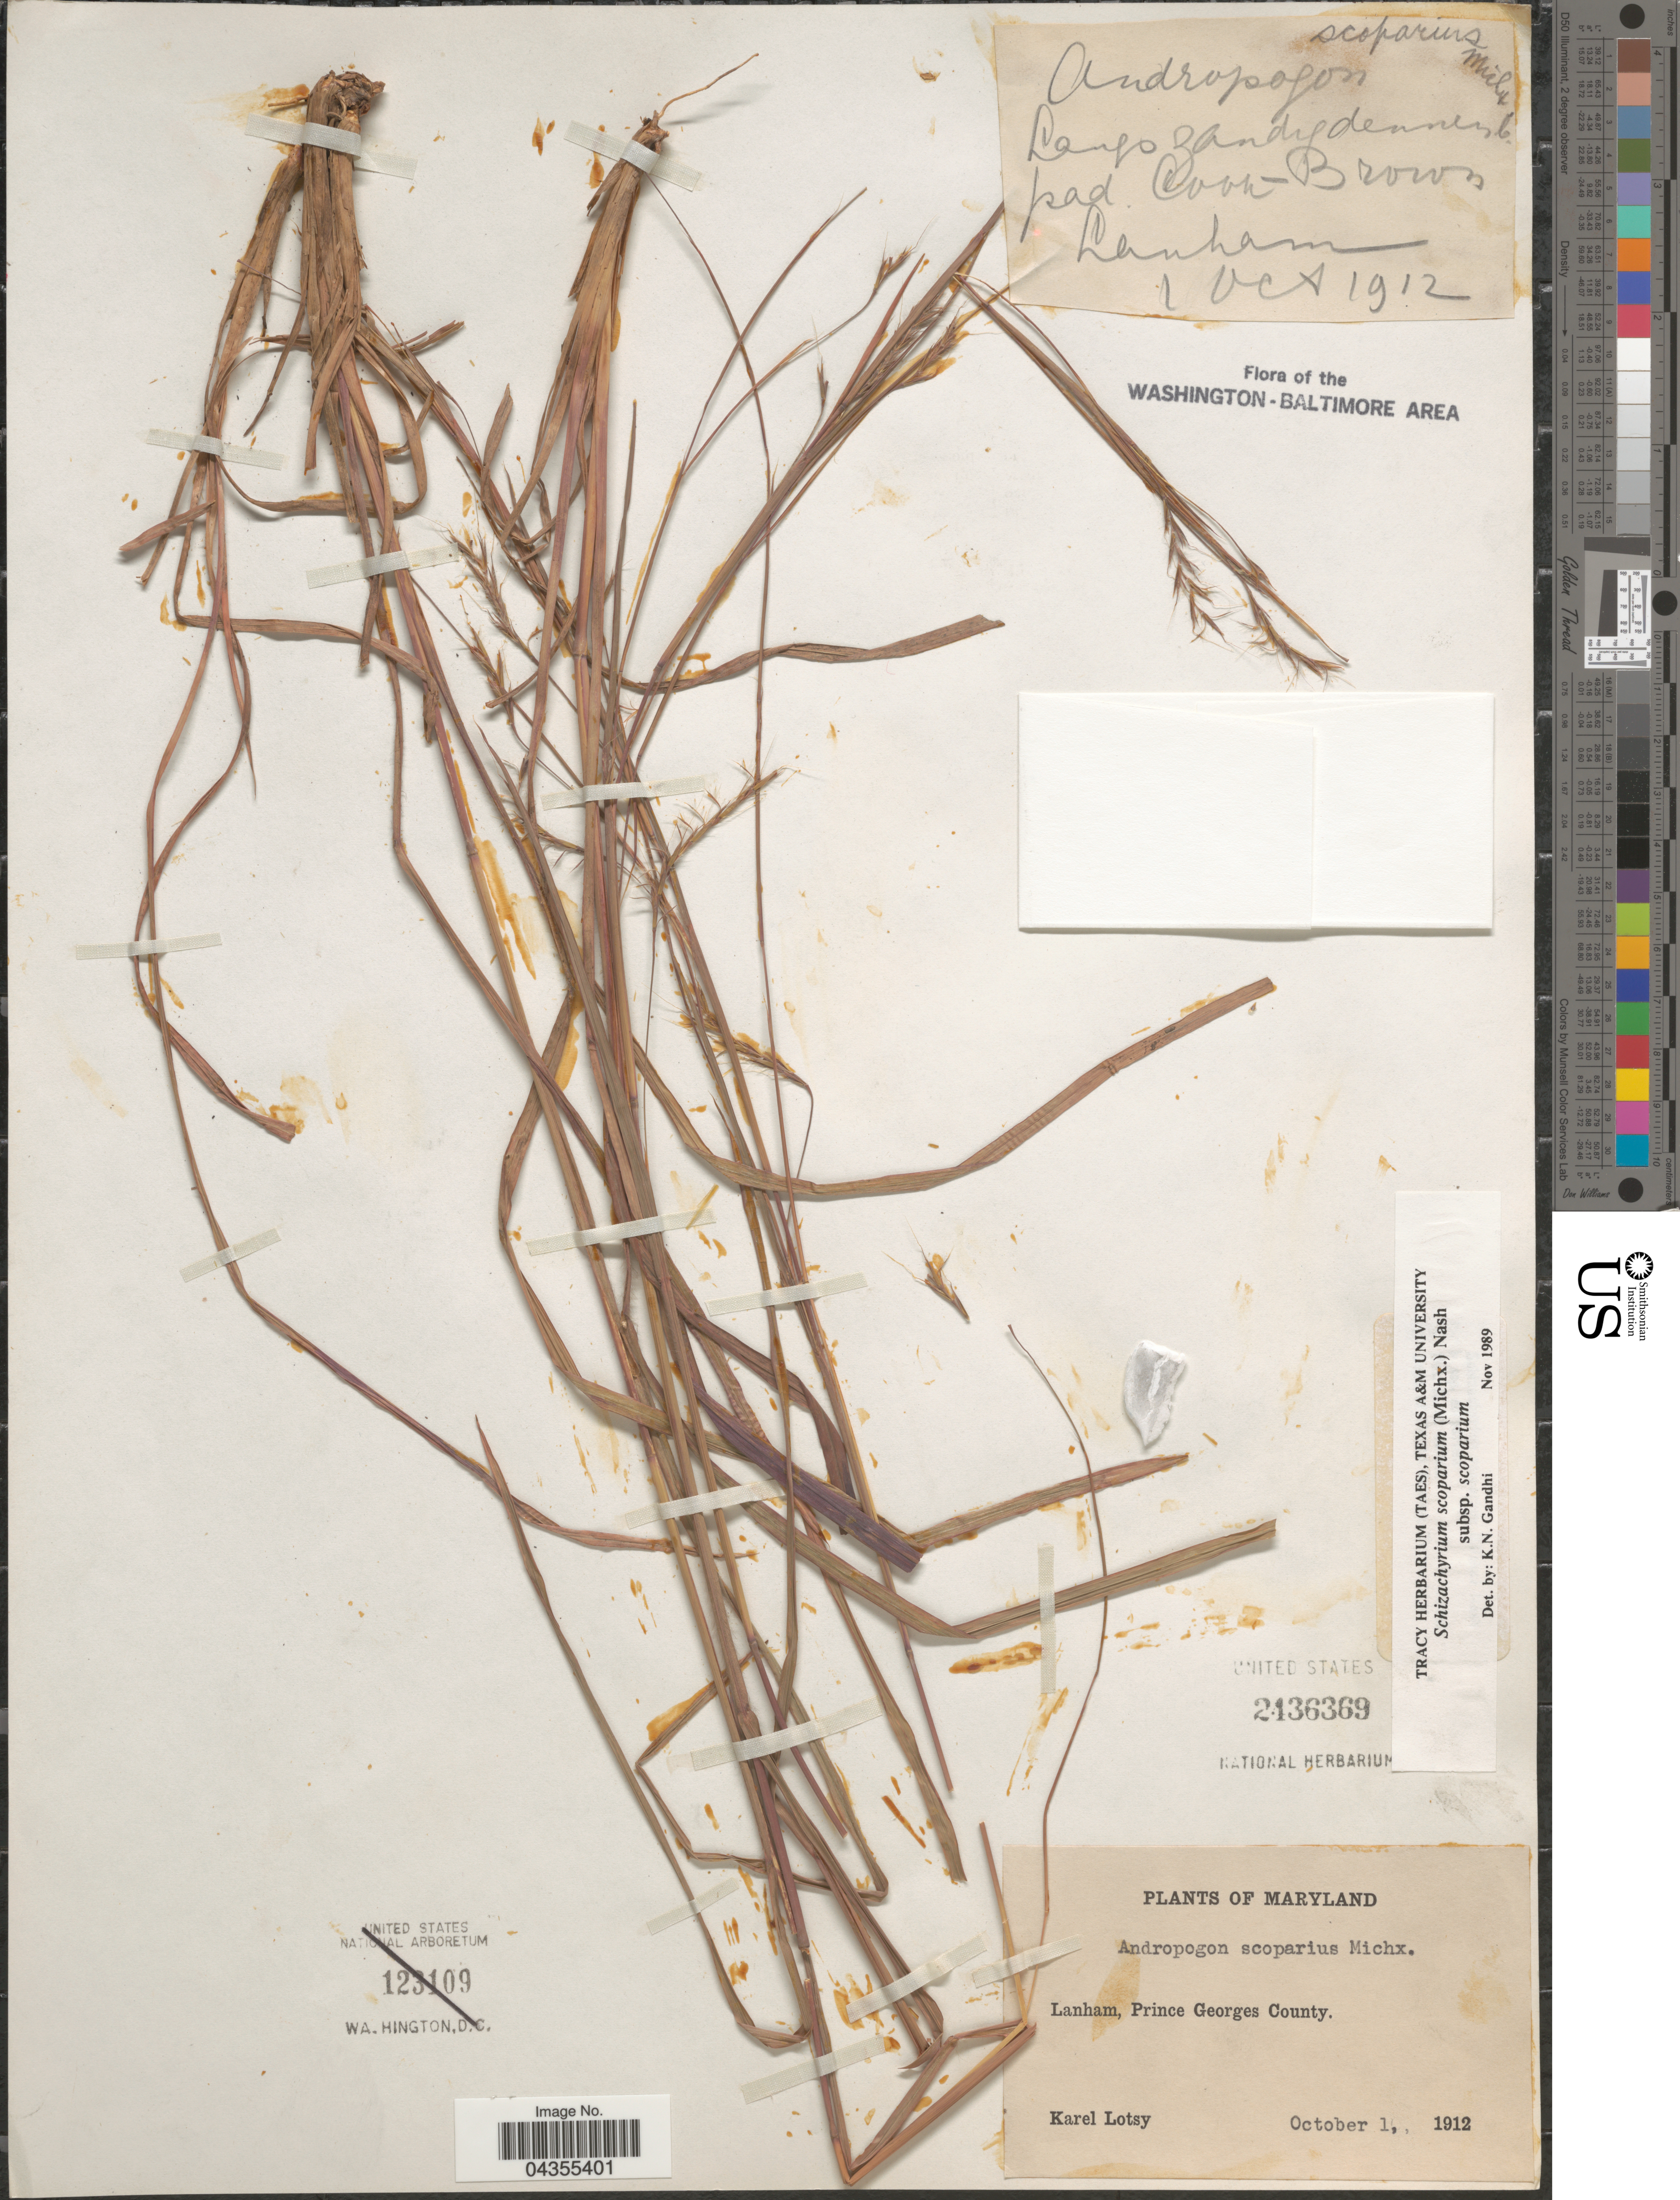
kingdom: Plantae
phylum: Tracheophyta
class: Liliopsida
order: Poales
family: Poaceae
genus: Schizachyrium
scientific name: Schizachyrium scoparium var. scoparium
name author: (Michx.) Nash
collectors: K. Lotsy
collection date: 1912-10-01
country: United States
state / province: Maryland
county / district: Prince George's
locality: Lanham, Prince Georges County. Cook-Brown.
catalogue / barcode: US 2436369